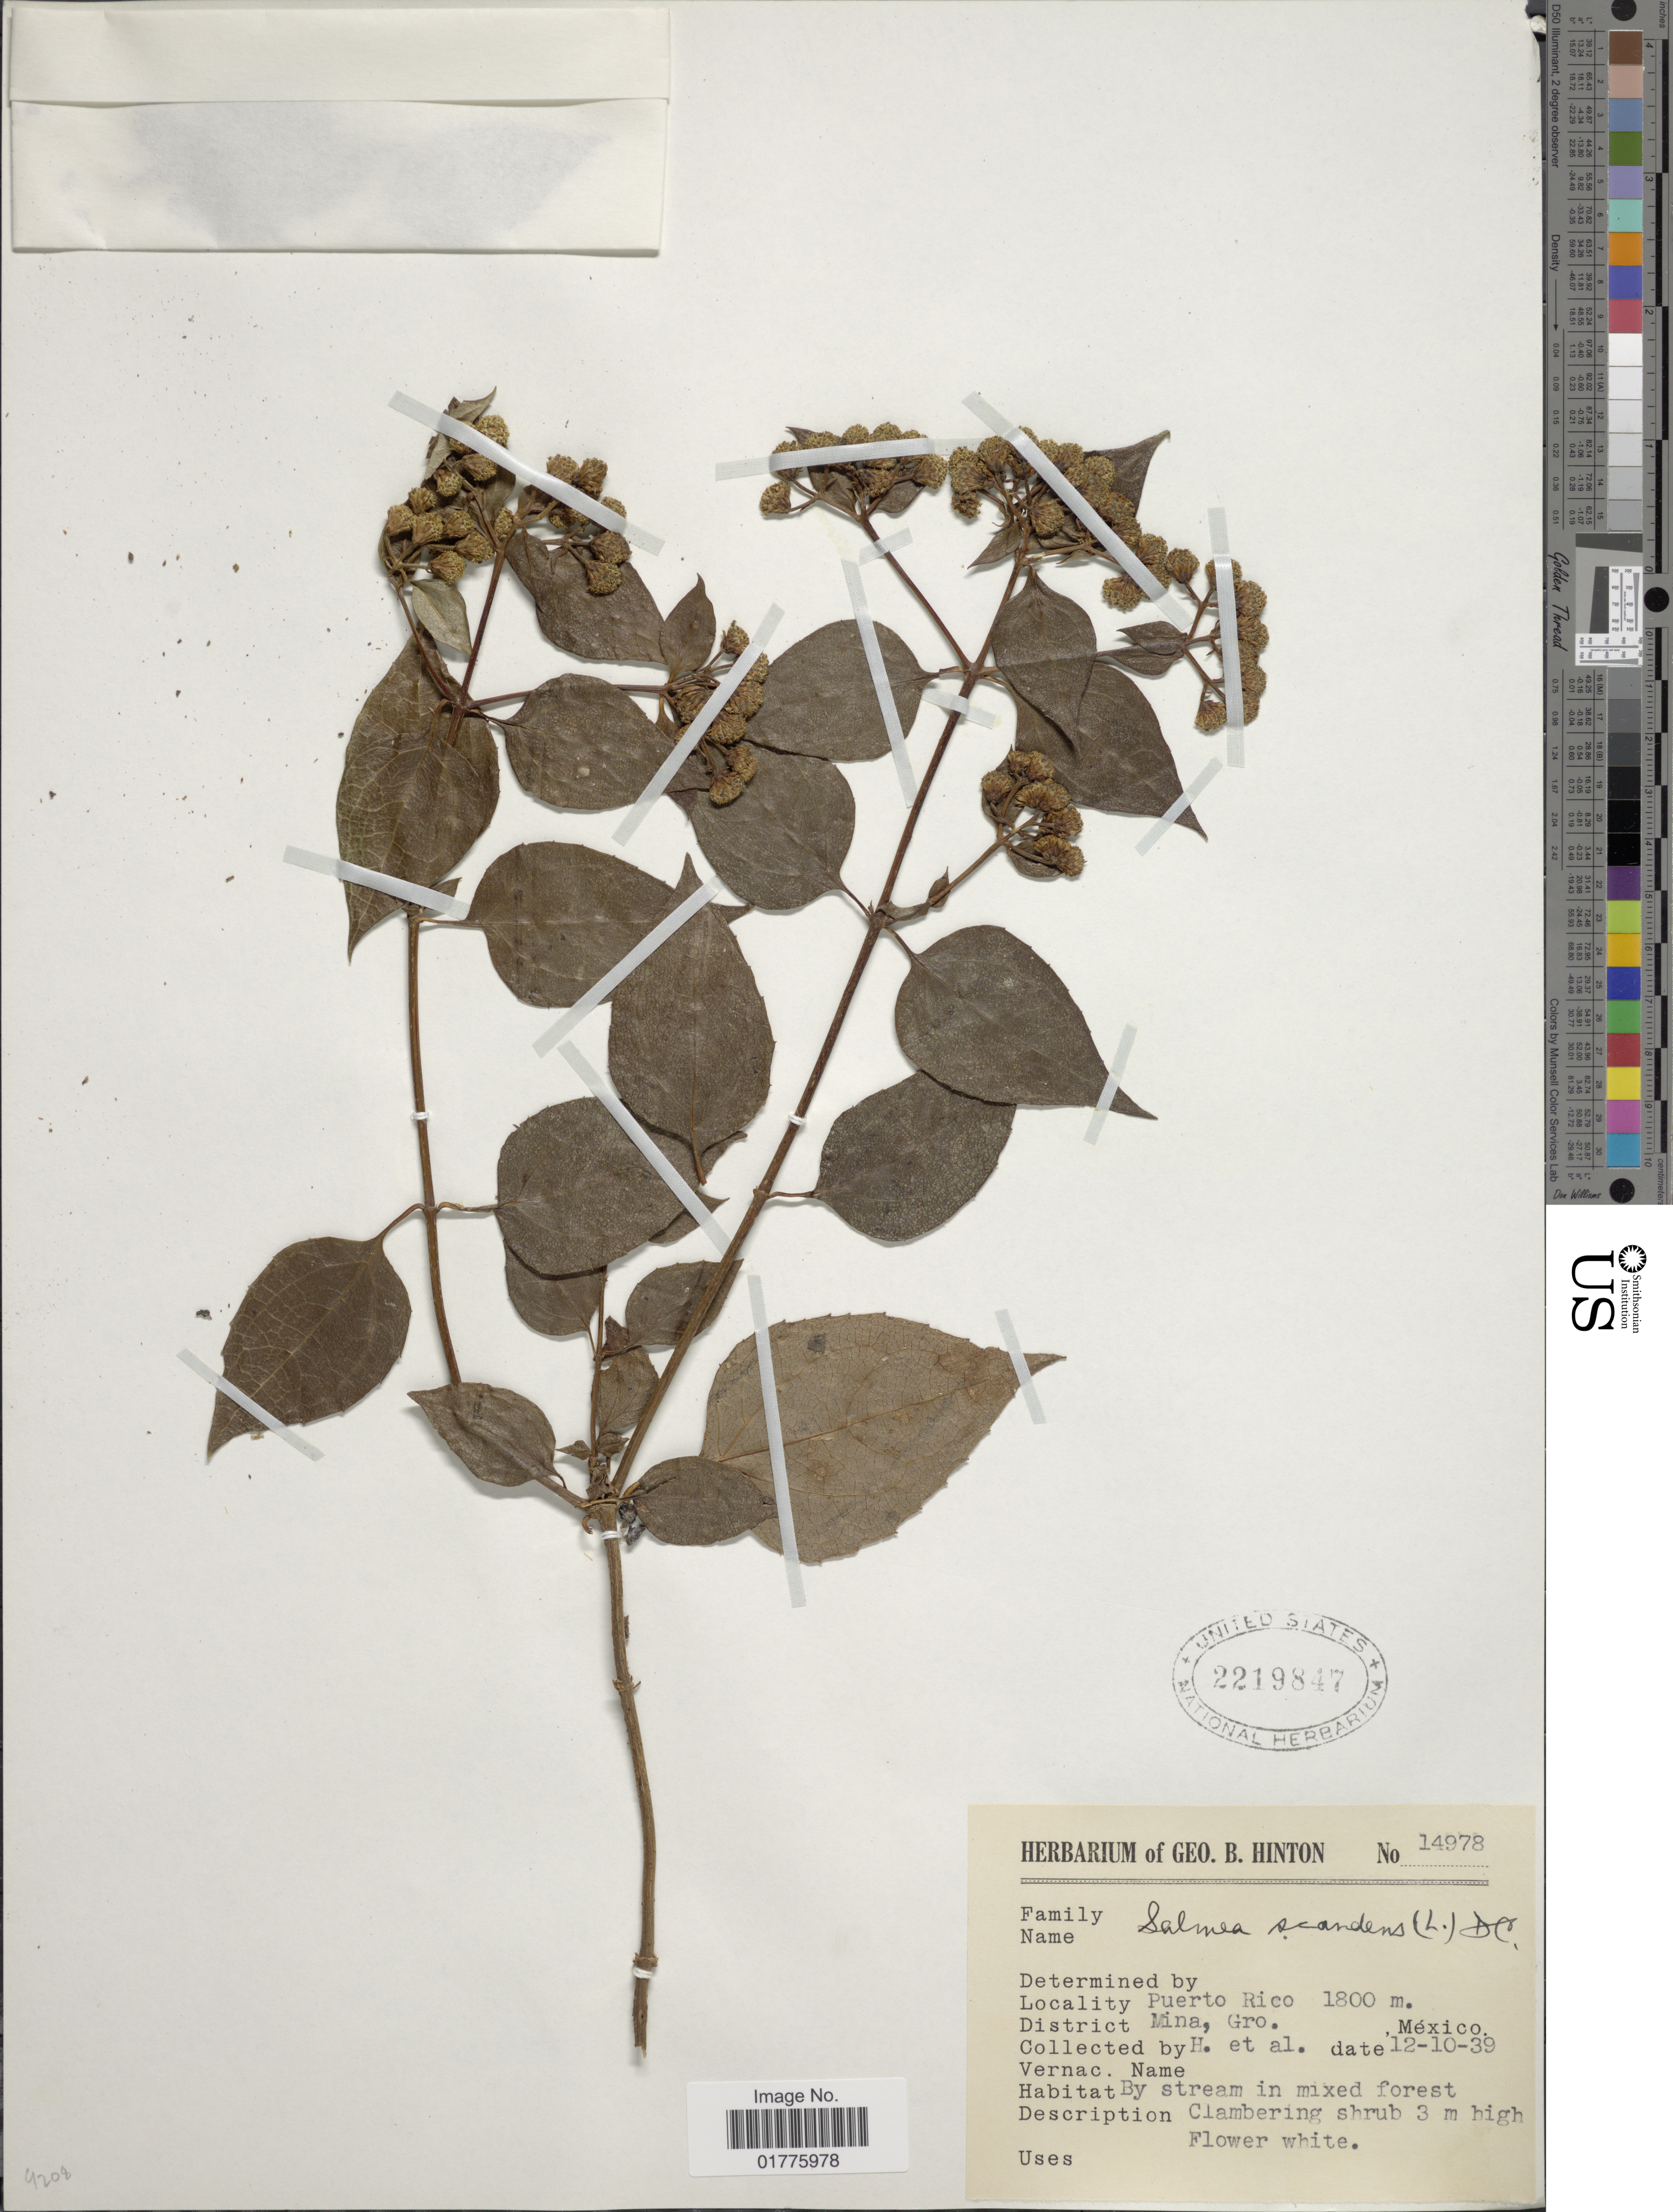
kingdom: Plantae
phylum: Tracheophyta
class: Magnoliopsida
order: Asterales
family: Asteraceae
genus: Salmea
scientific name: Salmea scandens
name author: (L.) DC.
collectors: G. B. Hinton & et al.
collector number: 14978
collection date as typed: Transcribed d/m/y: 12/10/39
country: Mexico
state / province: Guerrero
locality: Puerto Rico, Mina, Gro.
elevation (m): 1800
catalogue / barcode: US 2219847